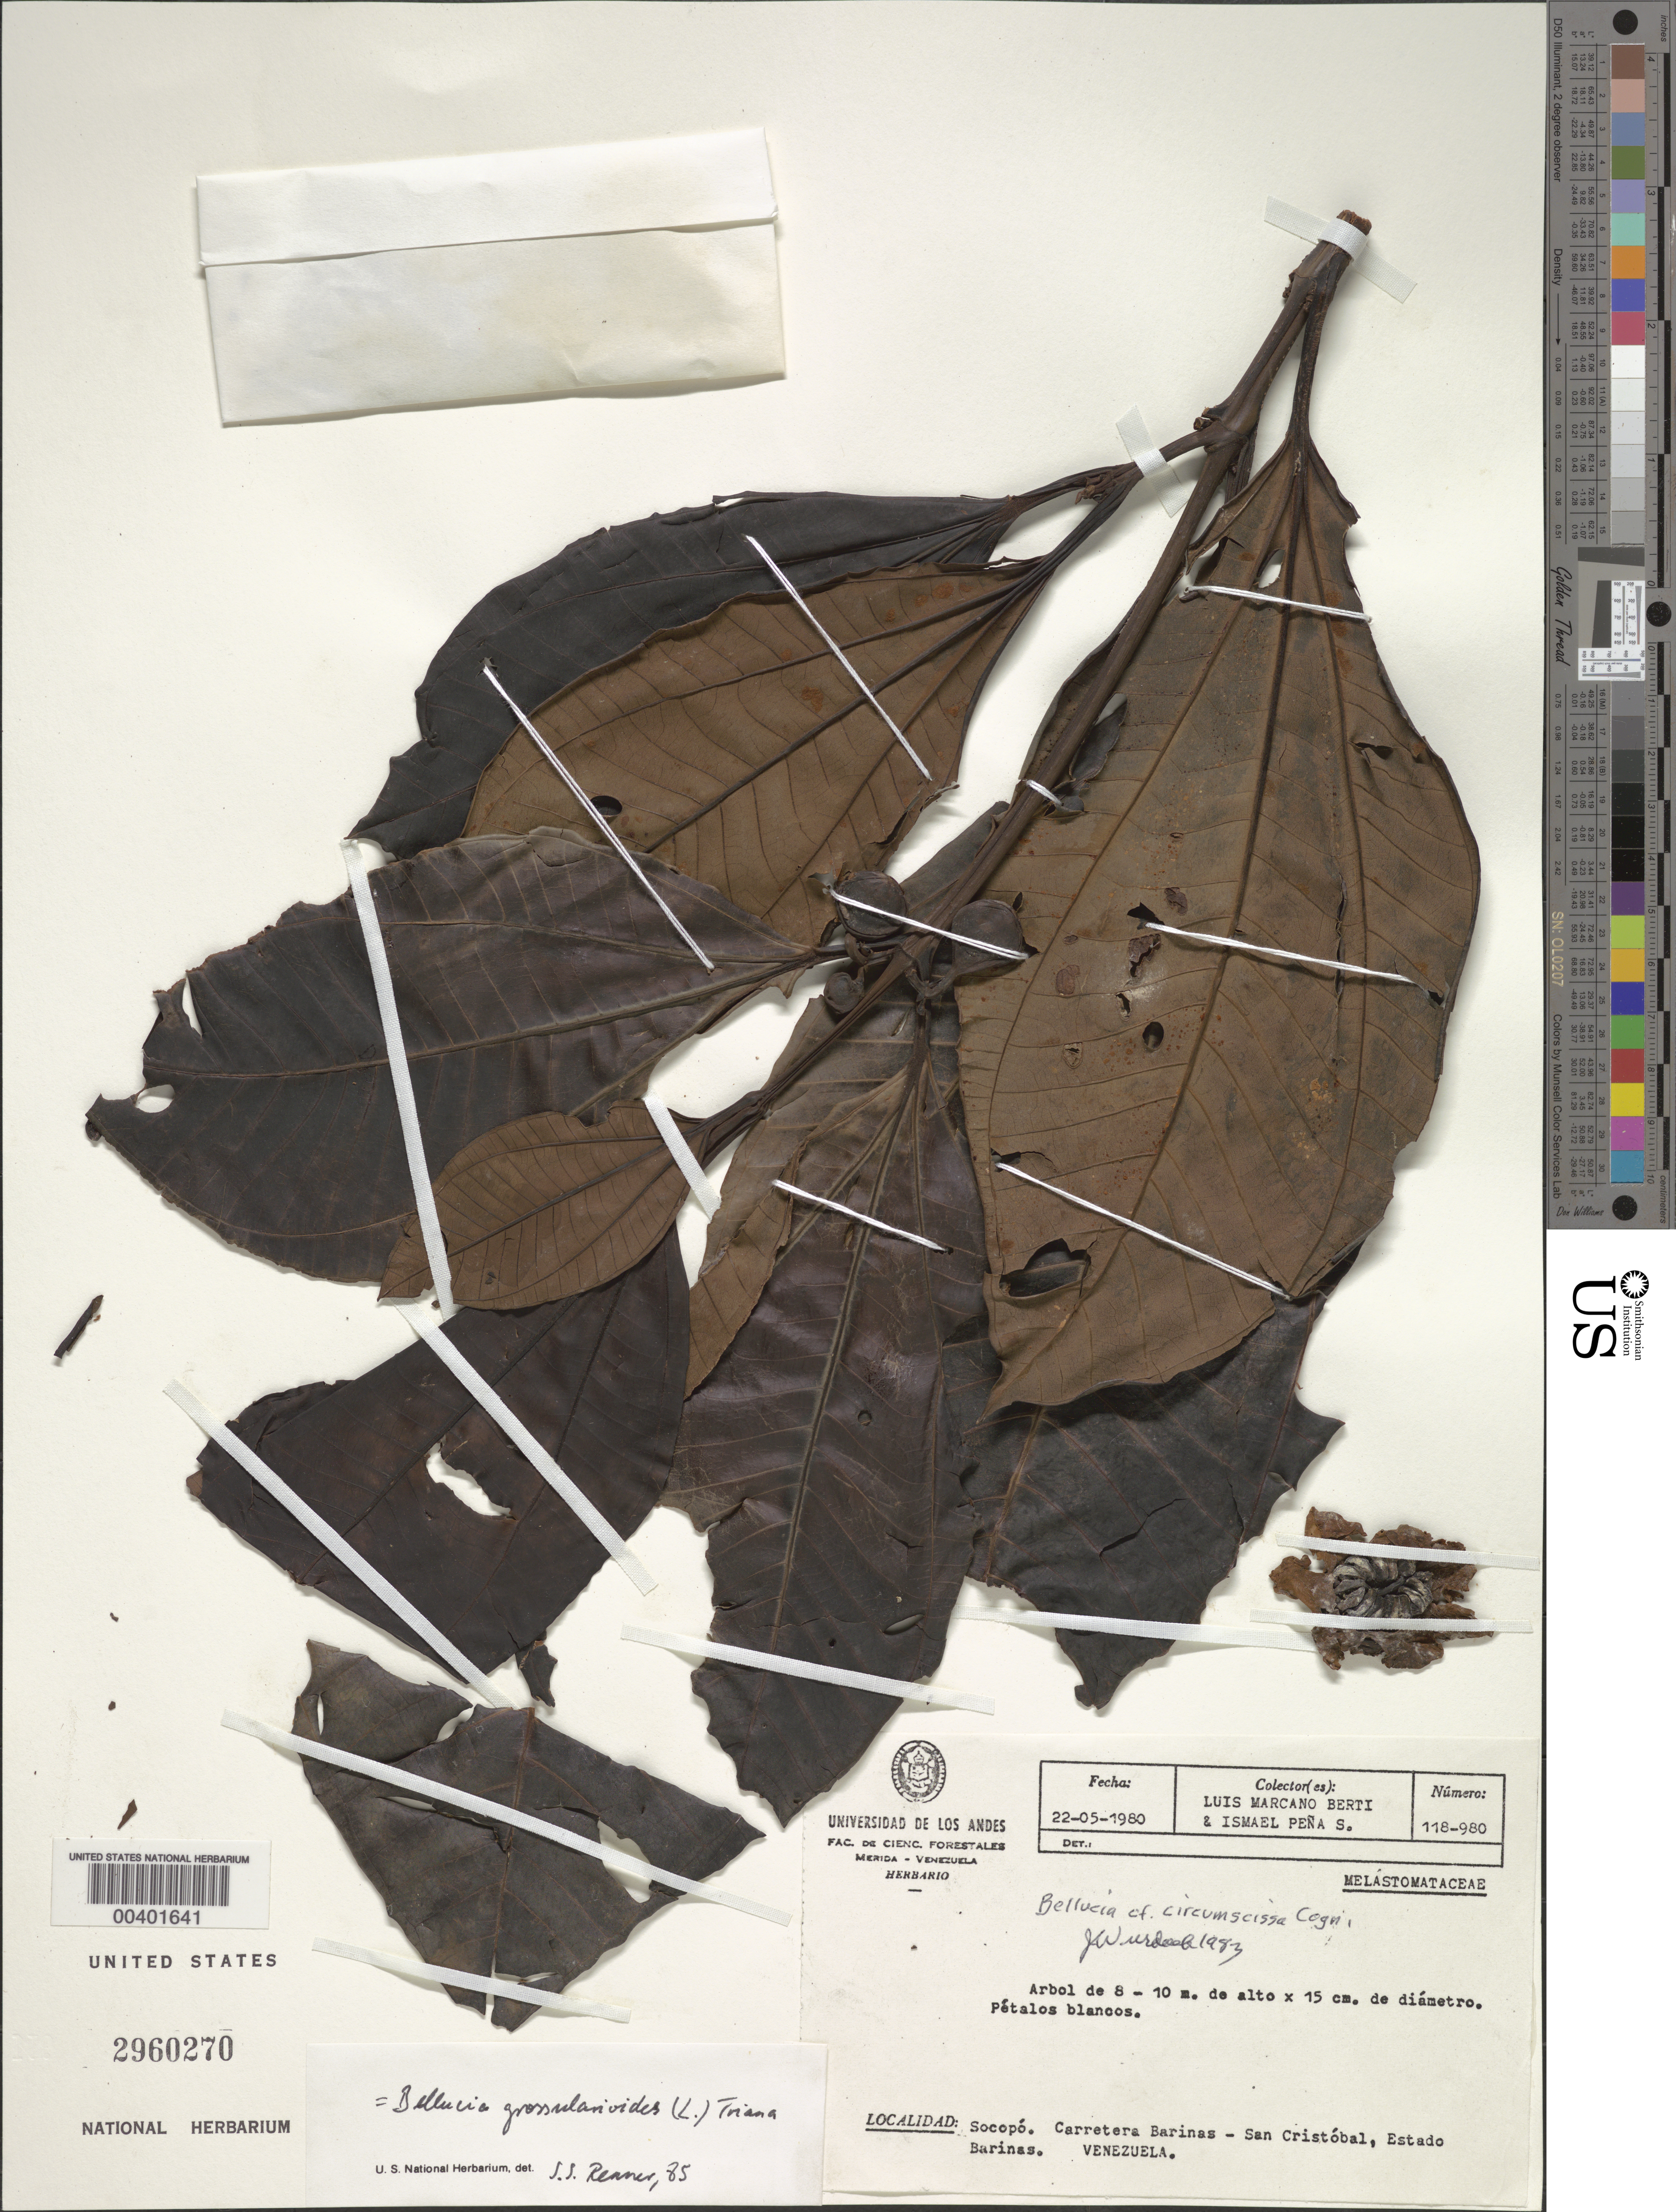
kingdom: Plantae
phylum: Tracheophyta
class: Magnoliopsida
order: Myrtales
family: Melastomataceae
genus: Bellucia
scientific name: Bellucia grossulariodes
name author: (L.) Triana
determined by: Renner, S. S.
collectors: L. Marcano-Berti & I. Peña S.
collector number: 118-980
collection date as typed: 22 May 1980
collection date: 1980-05-22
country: Venezuela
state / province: Barinas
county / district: Pedraza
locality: Socopó. Carretera Barinas - San Cristóal. Socopo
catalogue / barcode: US 2960270